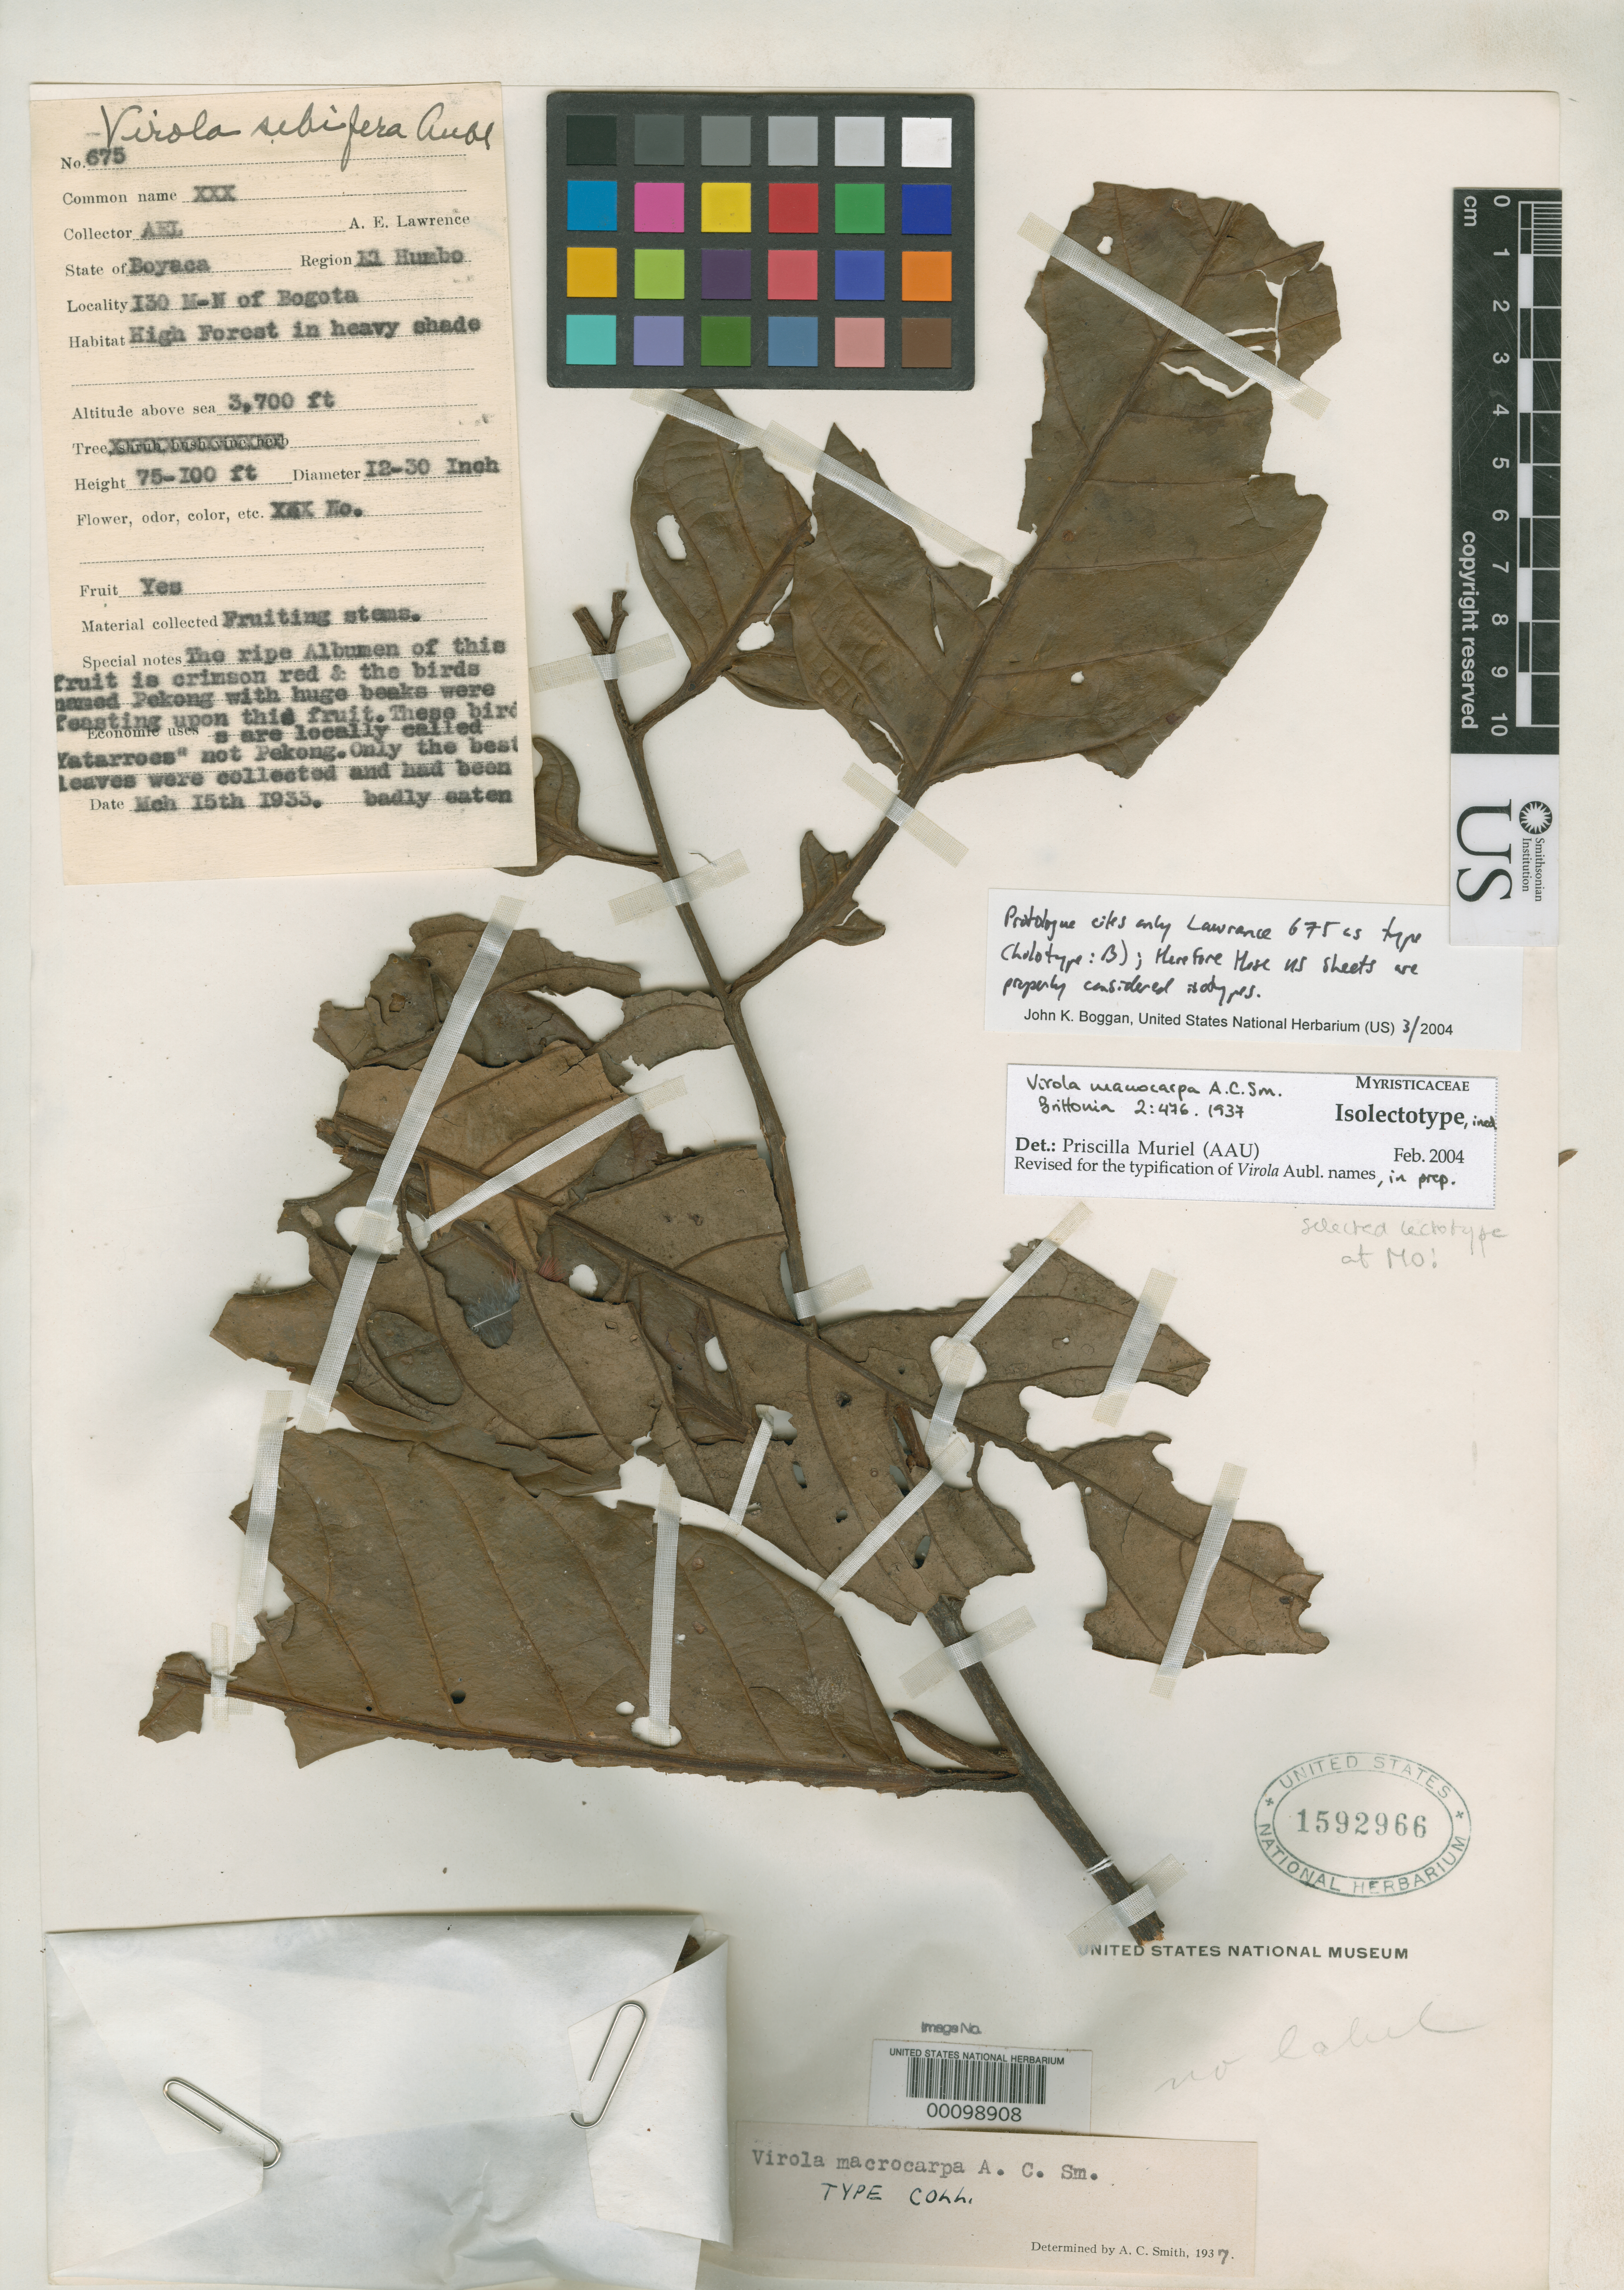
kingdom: Plantae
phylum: Tracheophyta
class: Magnoliopsida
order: Magnoliales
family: Myristicaceae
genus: Virola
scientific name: Virola macrocarpa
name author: A.C. Sm.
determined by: Muriel M., P., AAU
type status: Isotype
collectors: A. Lawrance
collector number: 675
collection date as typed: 15 Mar 1933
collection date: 1933-03-15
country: Colombia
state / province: Boyacá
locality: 130 M-N [miles north?] of Bogota.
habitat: High forest in heavy shade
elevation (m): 1128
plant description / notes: Annotated by Muriel (2004) as "isolectotype, ined.) but as protologue cites only Lawrance 675 as type (holotype B, presumably destroyed), US sheets are isotypes.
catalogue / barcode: US 1592966